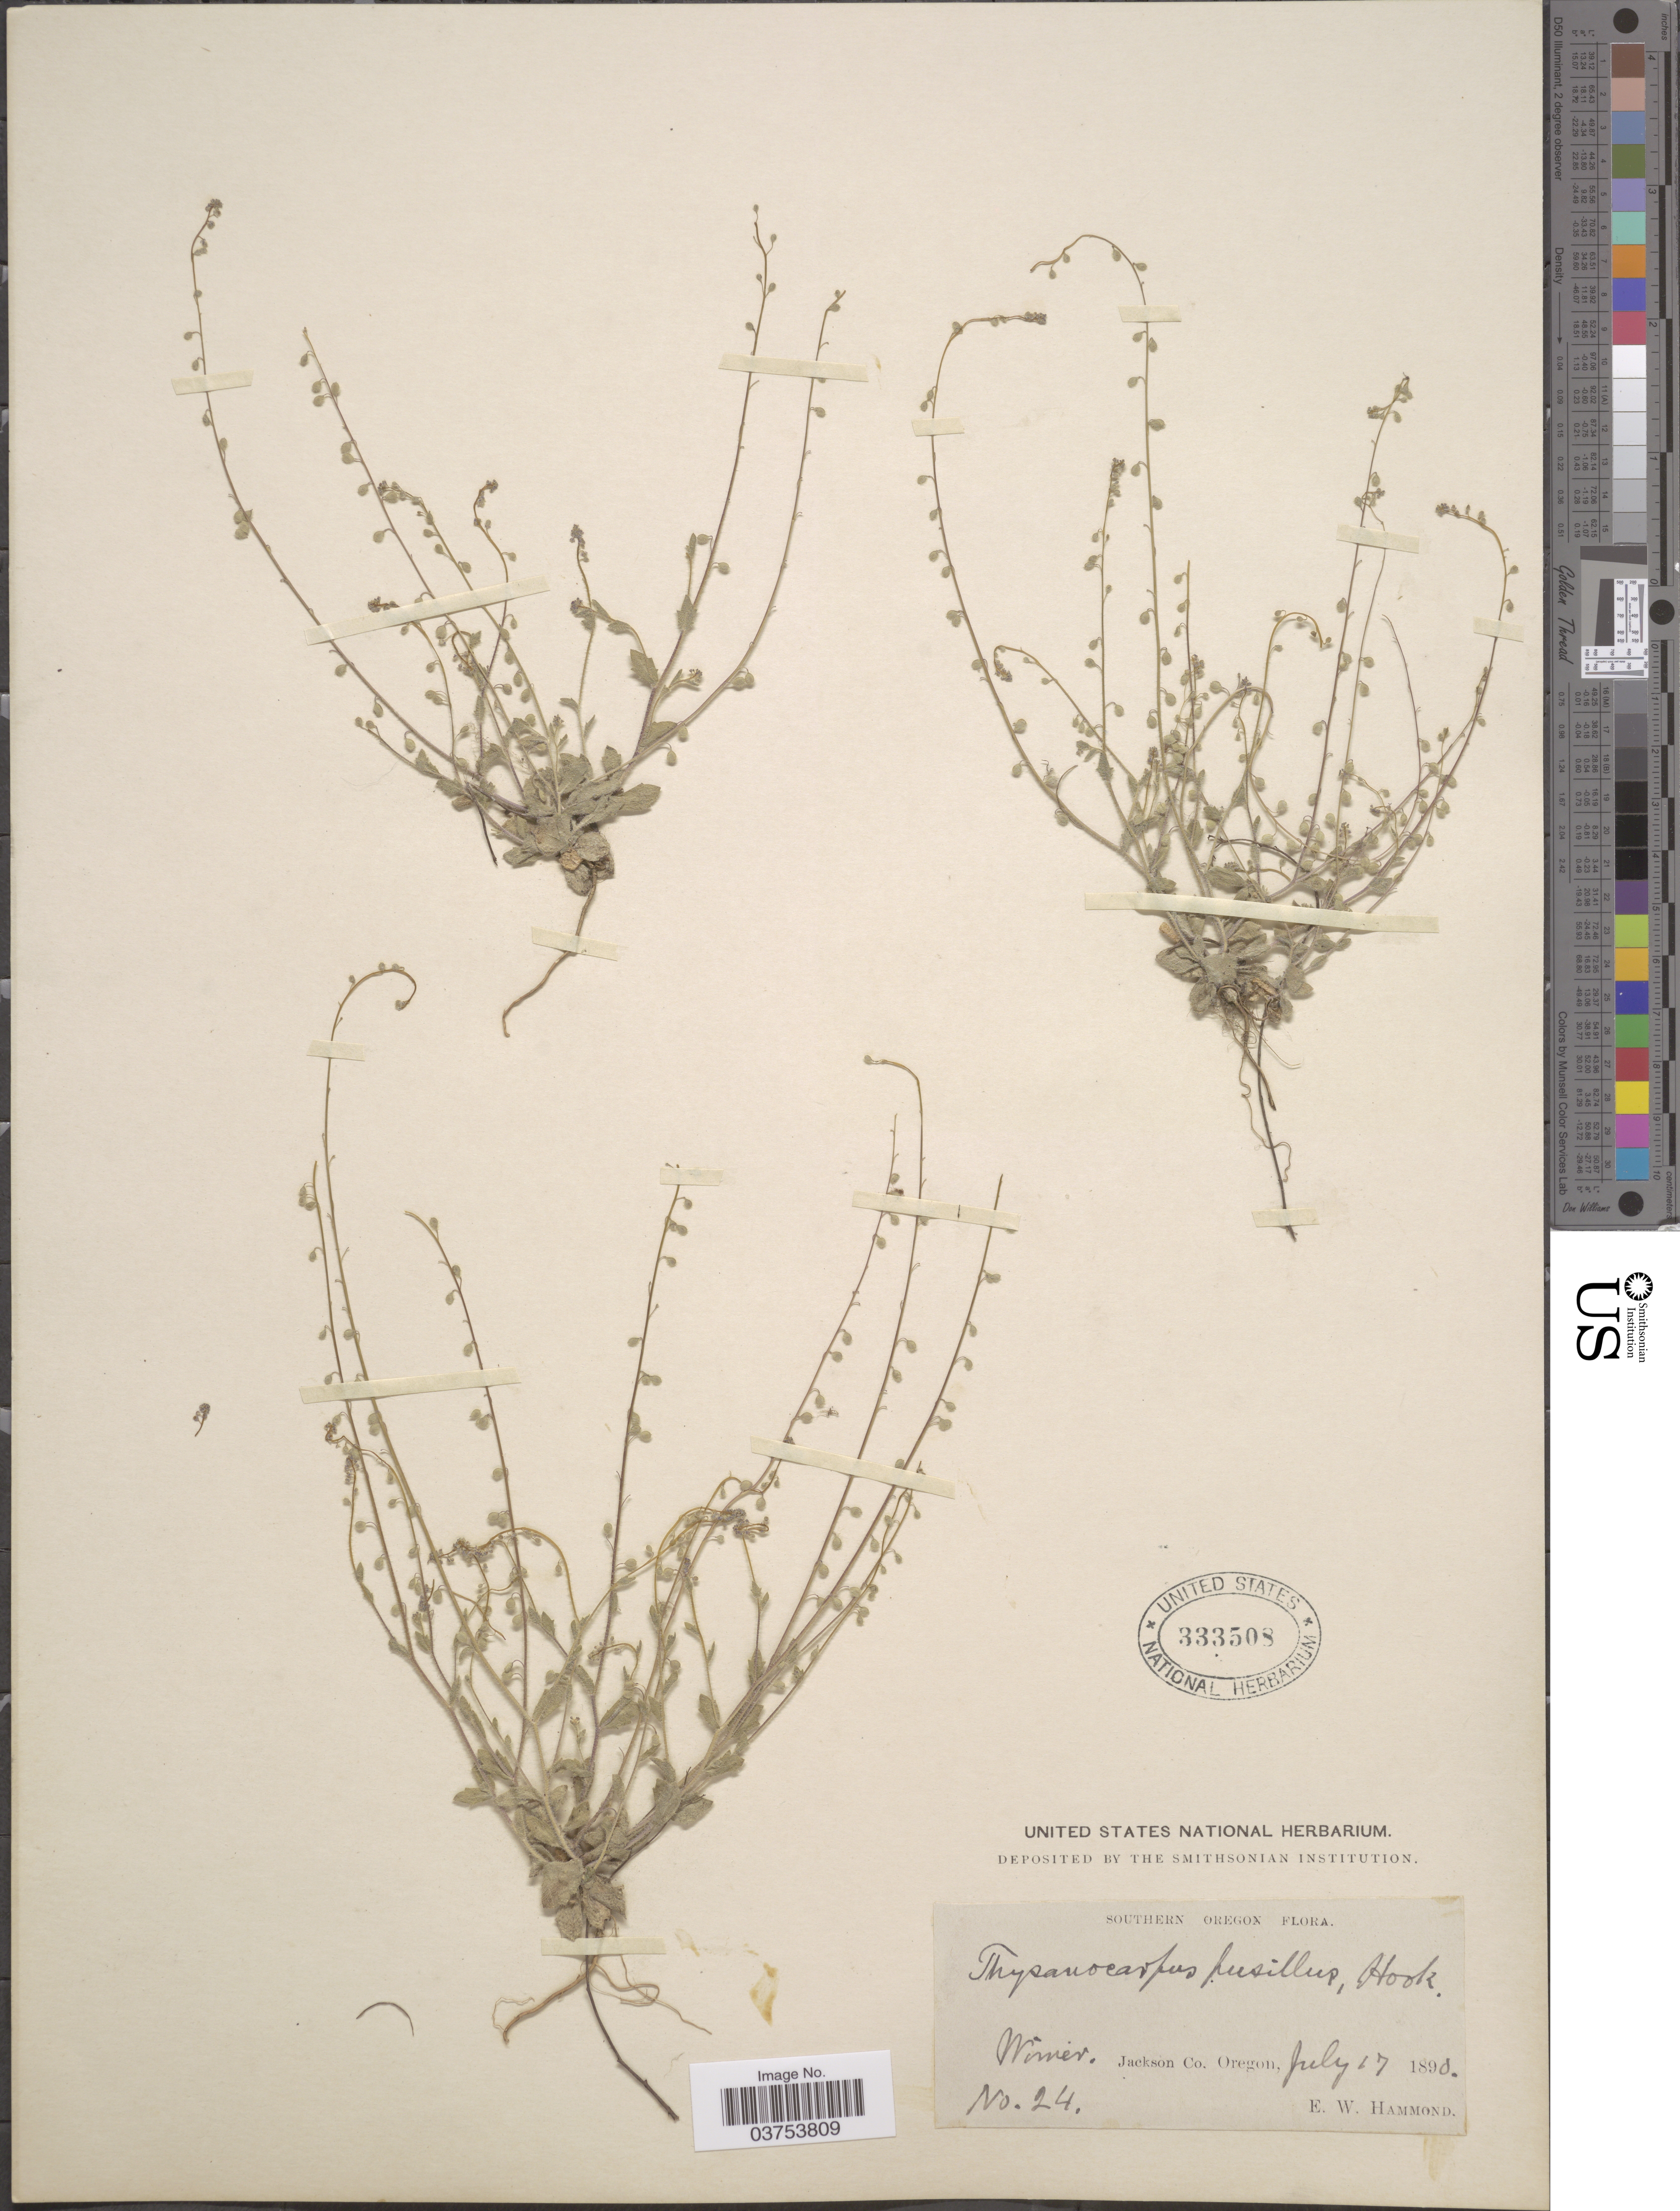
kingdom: Plantae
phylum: Tracheophyta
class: Magnoliopsida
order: Brassicales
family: Brassicaceae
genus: Athysanus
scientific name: Athysanus pusillus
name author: (Hook.) Greene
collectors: E. Hammond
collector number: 24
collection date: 1890-07-17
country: United States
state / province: Oregon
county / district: Jackson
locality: Southern Oregon. Wimer. Jackson Co.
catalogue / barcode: US 333508